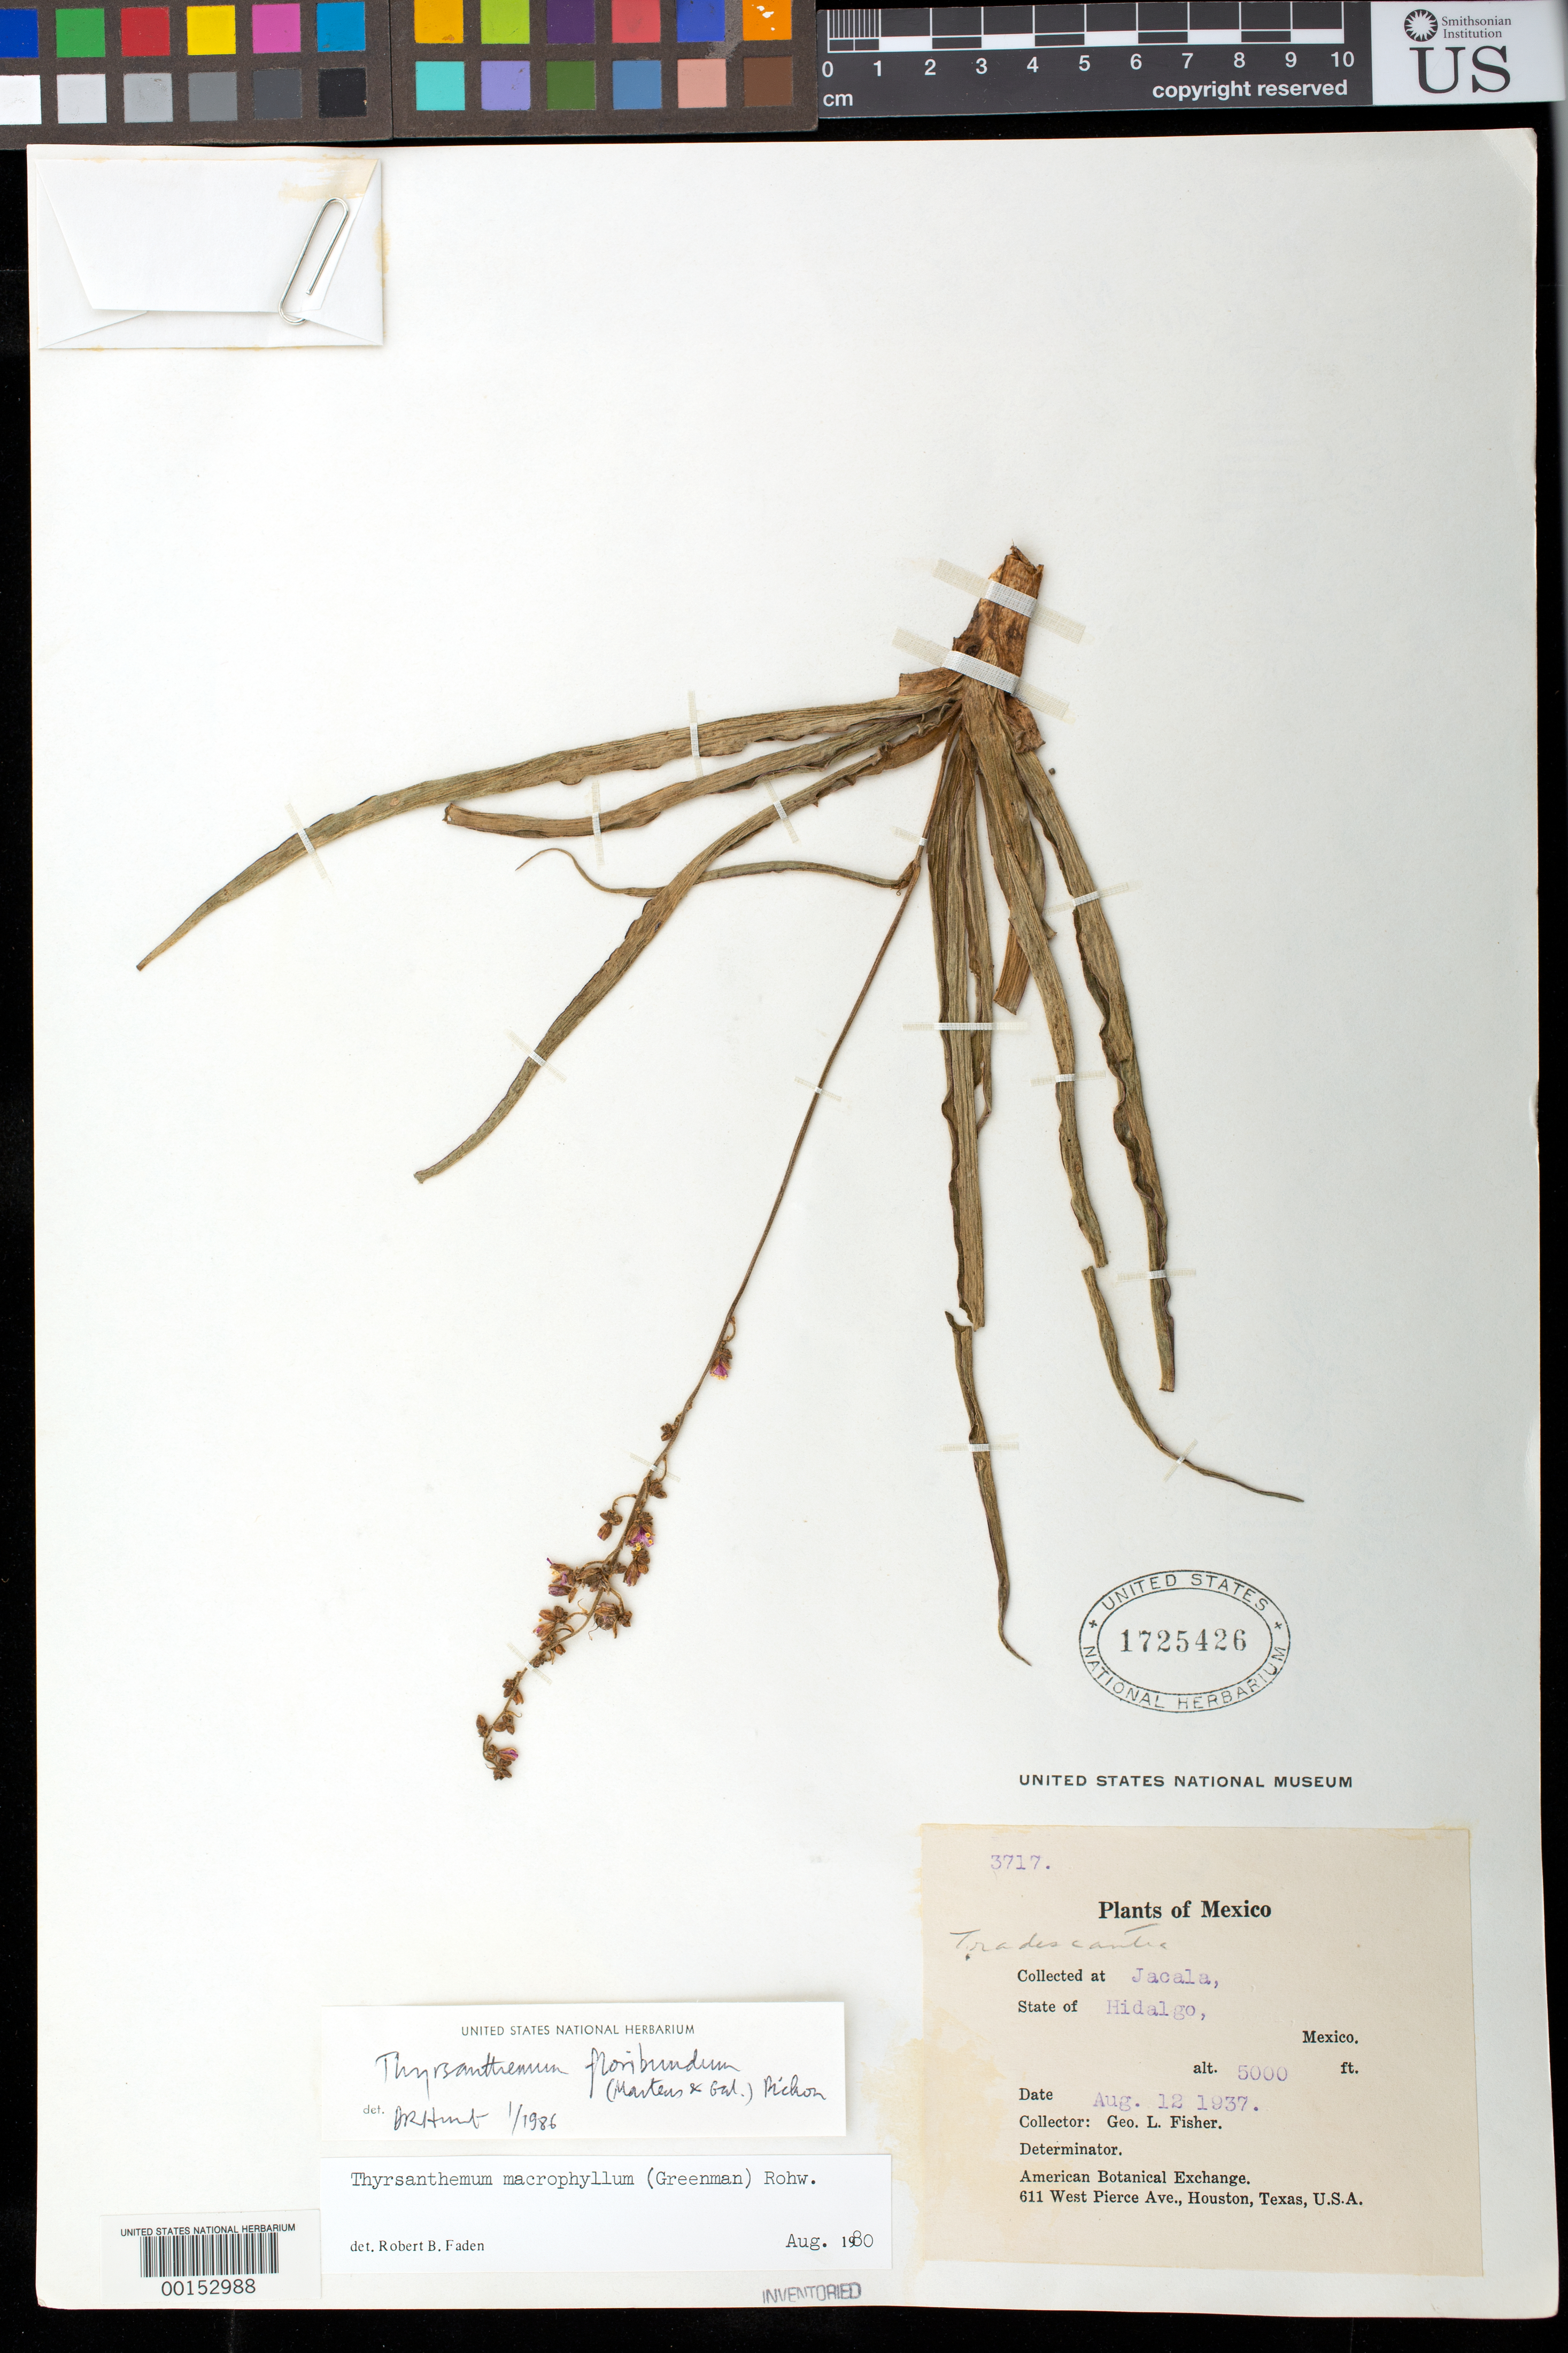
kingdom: Plantae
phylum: Tracheophyta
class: Liliopsida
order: Commelinales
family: Commelinaceae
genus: Thyrsanthemum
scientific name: Thyrsanthemum floribundum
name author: (M. Martens & Galeotti) Pichon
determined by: Hunt, D. R.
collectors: G. L. Fisher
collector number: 3717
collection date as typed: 12 Aug 1937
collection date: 1937-08-12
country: Mexico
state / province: Hidalgo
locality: Jacala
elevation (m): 1525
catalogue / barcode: US 1725426